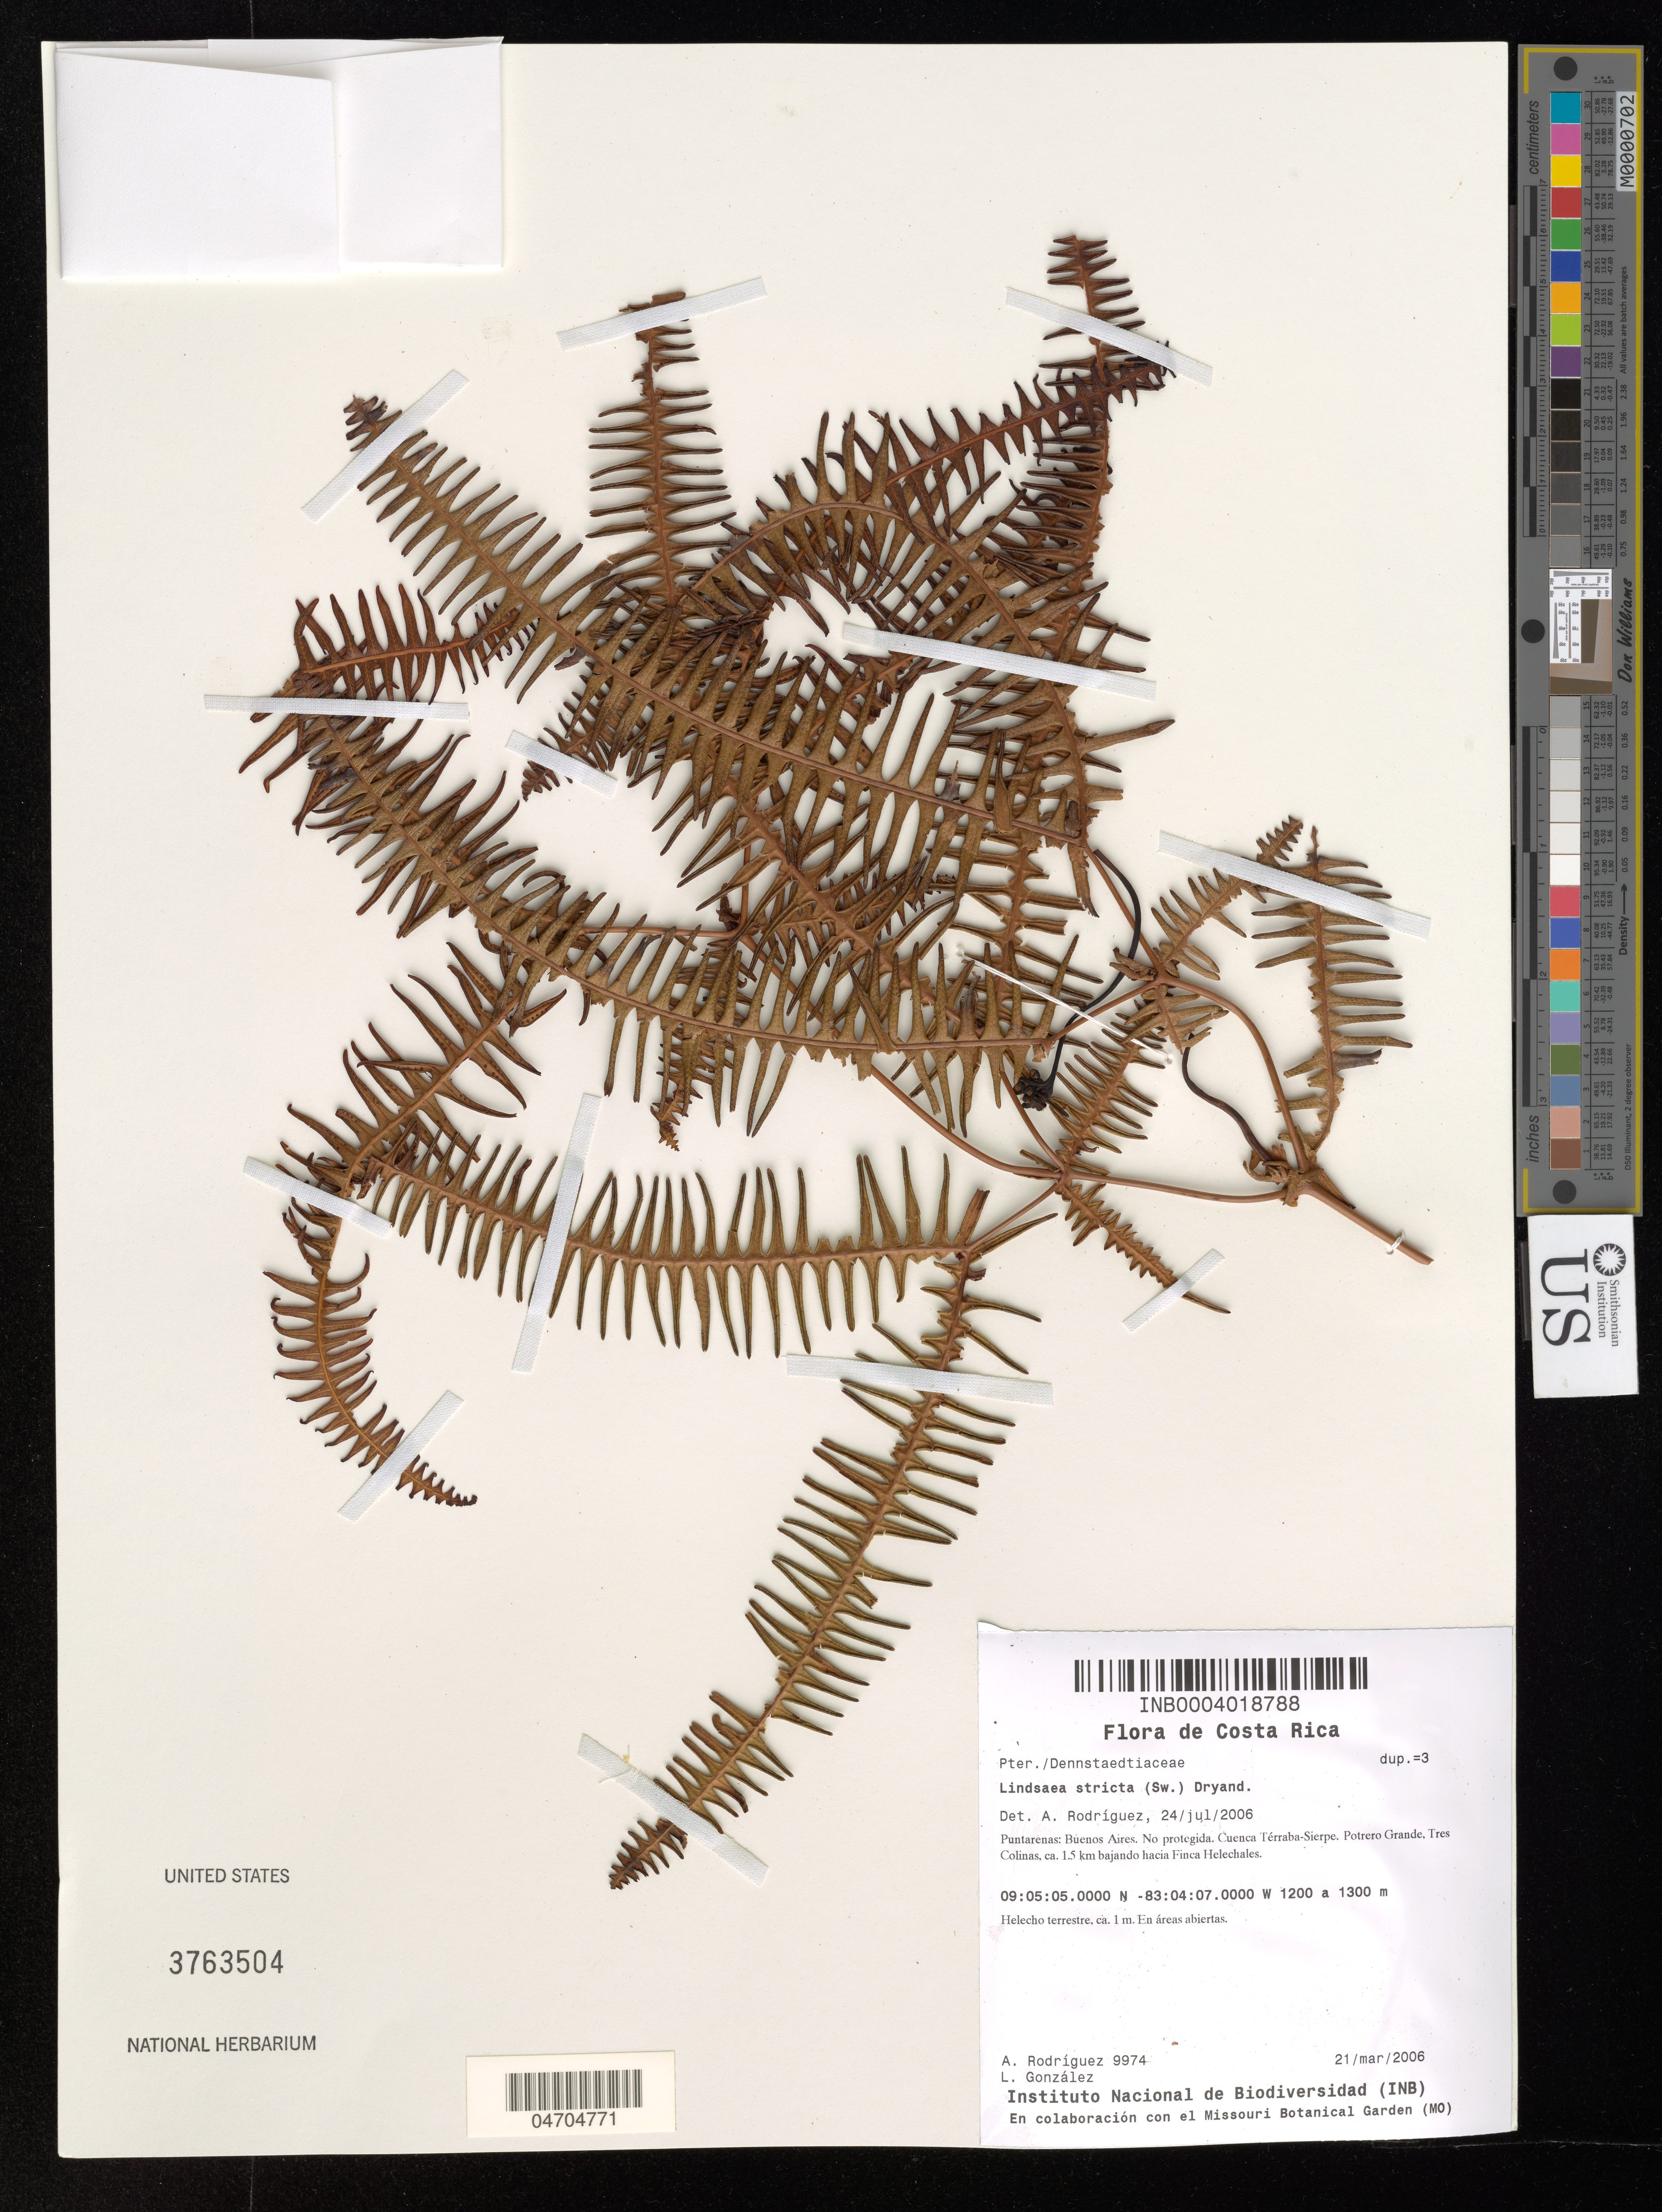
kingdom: Plantae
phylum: Tracheophyta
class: Polypodiopsida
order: Polypodiales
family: Lindsaeaceae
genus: Lindsaea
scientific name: Lindsaea stricta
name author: (Sw.) Dryand.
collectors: A. Rodríguez & L. Gonzalez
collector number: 9974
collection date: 2006-03-21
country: Costa Rica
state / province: Puntarenas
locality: Buenos Aires. No protegida. Cuenca Térraba-Sierpe. Potrero Grande. Tres Colinas, ca. 1.5 km bajando hacia Finca Helechales.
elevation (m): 1200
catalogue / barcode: US 3763504